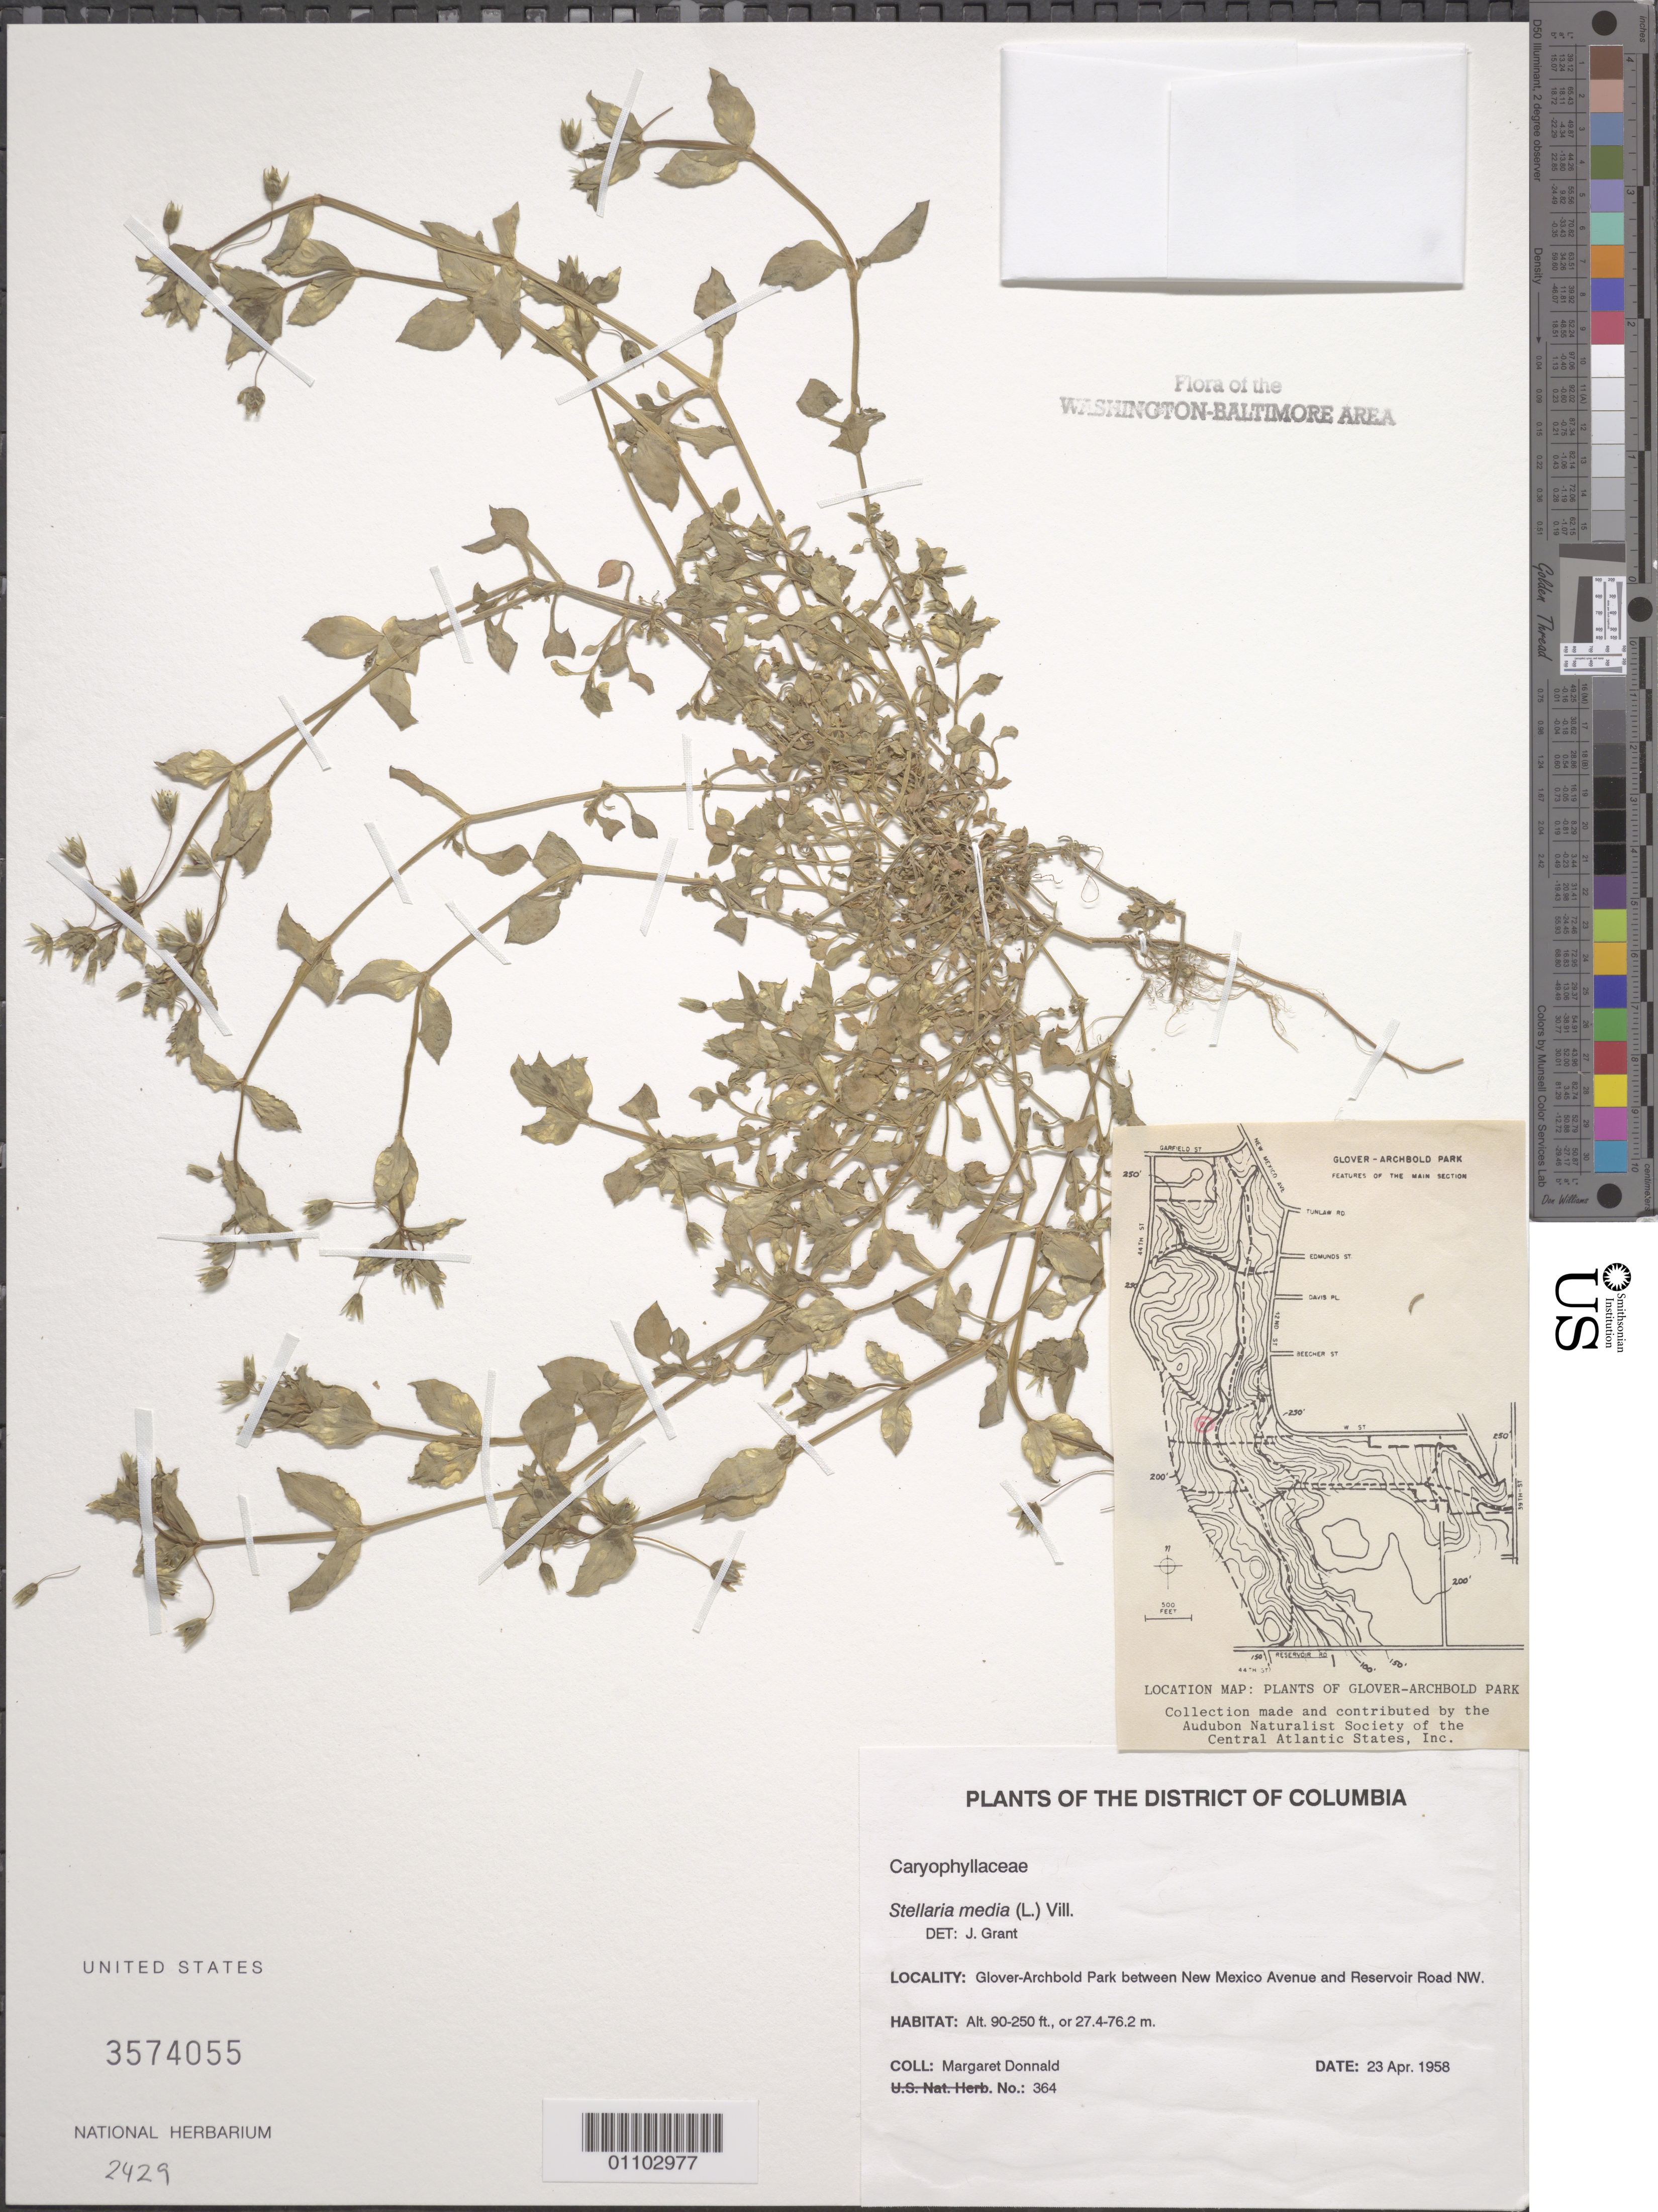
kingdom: Plantae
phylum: Tracheophyta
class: Magnoliopsida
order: Caryophyllales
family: Caryophyllaceae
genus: Stellaria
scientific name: Stellaria media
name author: (L.) Vill.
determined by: Grant, J.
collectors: M. Donnald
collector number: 358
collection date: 1958-04-23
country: United States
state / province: District of Columbia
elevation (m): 27.4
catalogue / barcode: US 3574055